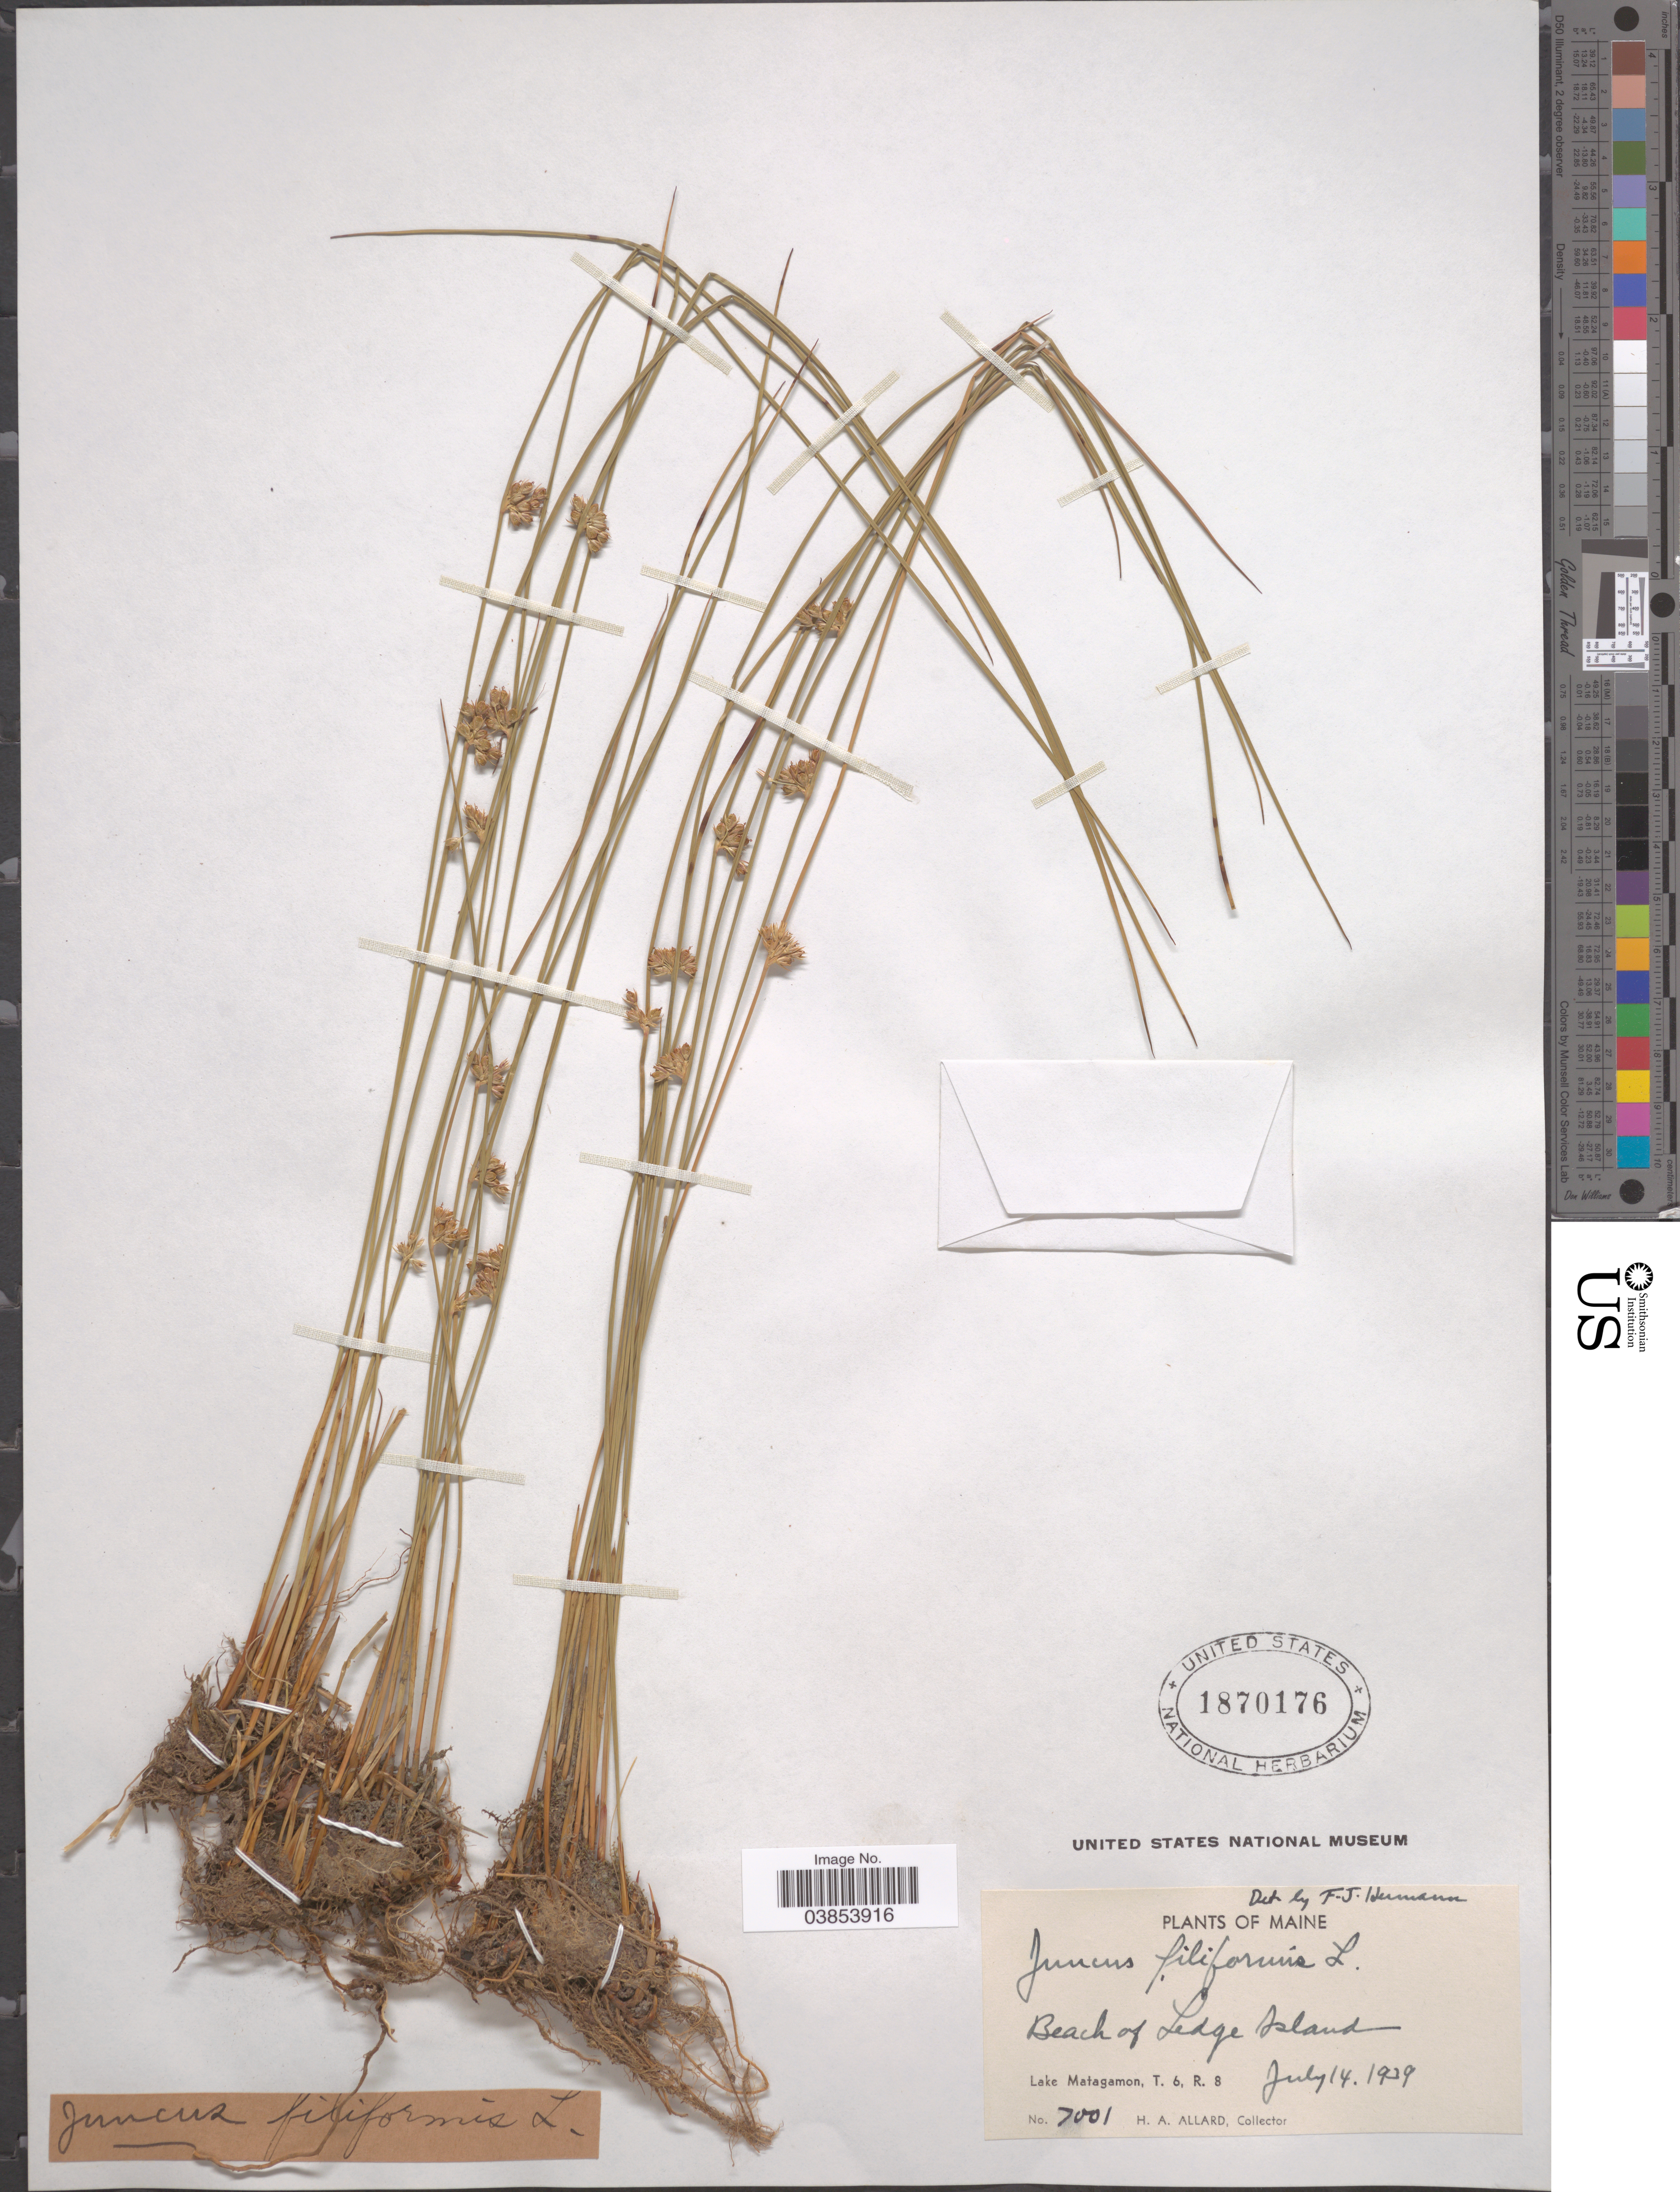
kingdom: Plantae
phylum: Tracheophyta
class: Liliopsida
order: Poales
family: Juncaceae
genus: Juncus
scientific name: Juncus filiformis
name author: L.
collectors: H. A. Allard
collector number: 7001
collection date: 1939-07-14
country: United States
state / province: Maine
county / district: Piscataquis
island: Ledge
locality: Beach of Ledge Island. Lake Matagamon, T. 6, R. 8.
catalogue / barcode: US 1870176